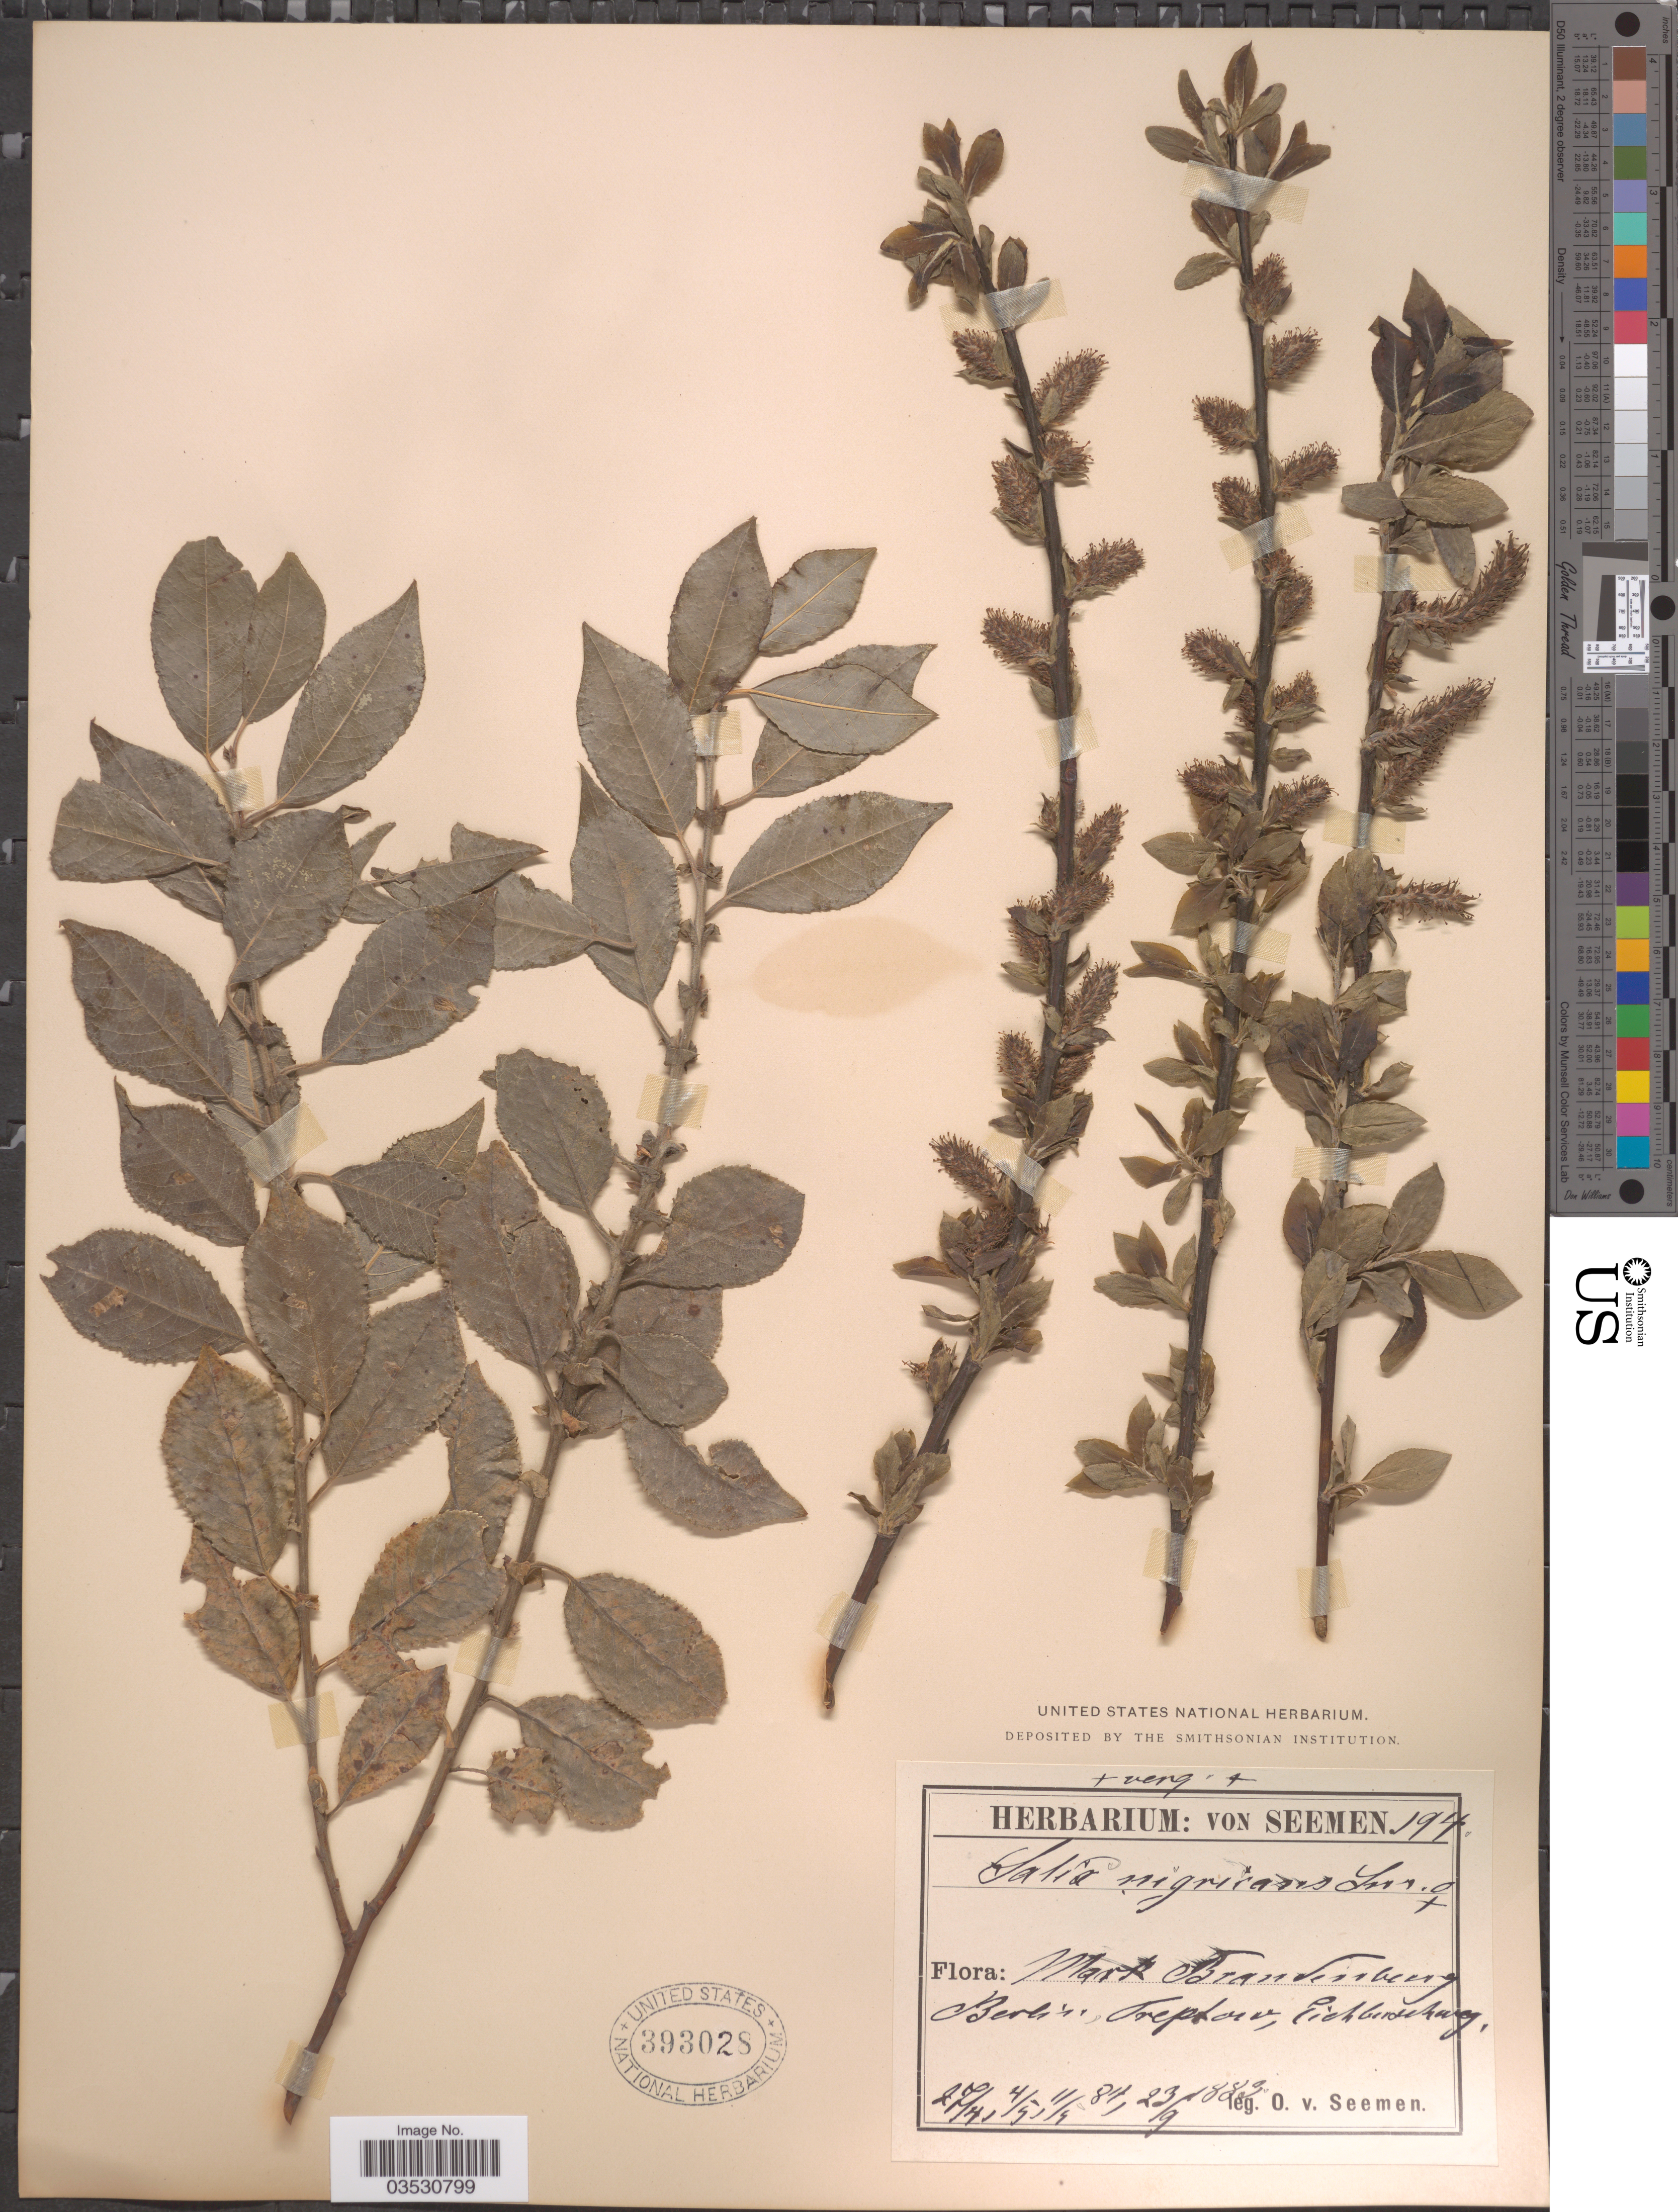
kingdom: Plantae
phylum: Tracheophyta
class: Magnoliopsida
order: Malpighiales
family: Salicaceae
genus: Salix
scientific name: Salix nigricans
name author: Sm.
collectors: K. O. von Seemen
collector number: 194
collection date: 1883-04-27/1883-09-23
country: Germany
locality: Mark Brandenburg, Berlin, Treptow, Eichbuschweg.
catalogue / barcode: US 393028